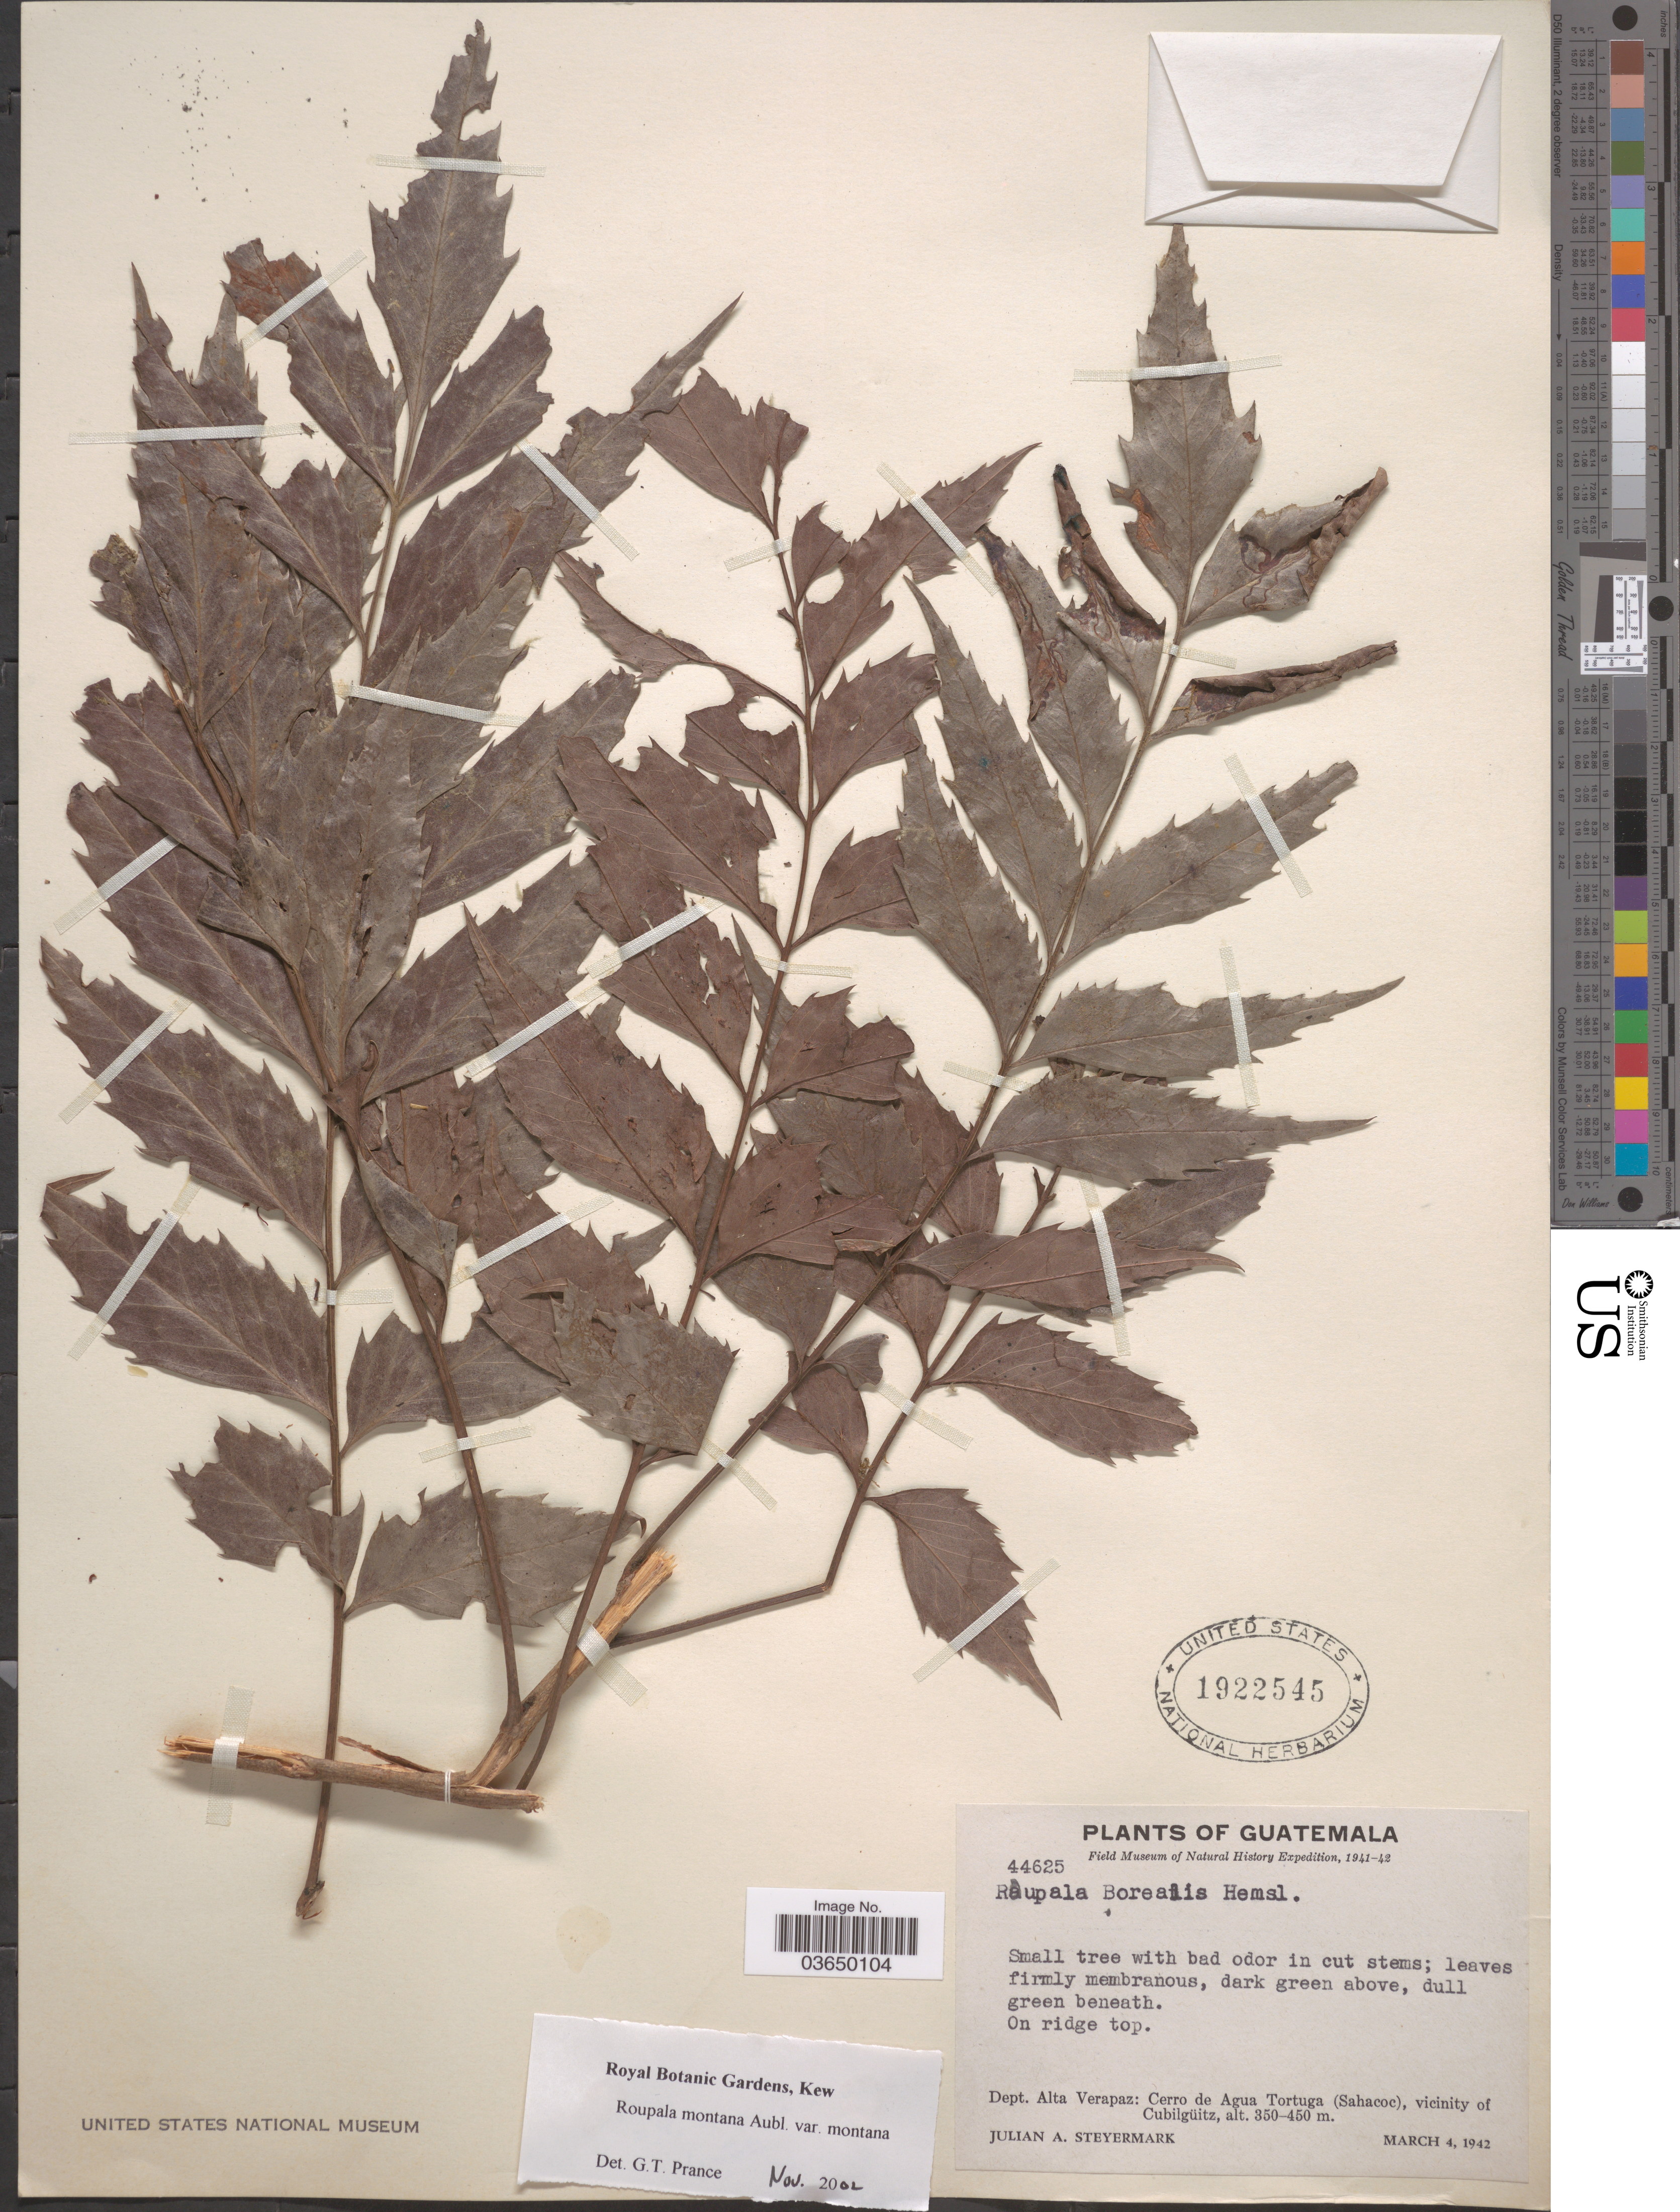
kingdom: Plantae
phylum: Tracheophyta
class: Magnoliopsida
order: Proteales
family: Proteaceae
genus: Roupala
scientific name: Roupala montana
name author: Aubl.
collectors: J. Steyermark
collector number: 44625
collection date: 1942-03-04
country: Guatemala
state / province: Alta Verapaz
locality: Dept. Alta Verapaz: Cerro de Agua Tortuga (Sahacoc), vicinity of Cubilgüitz.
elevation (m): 350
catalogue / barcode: US 1922545